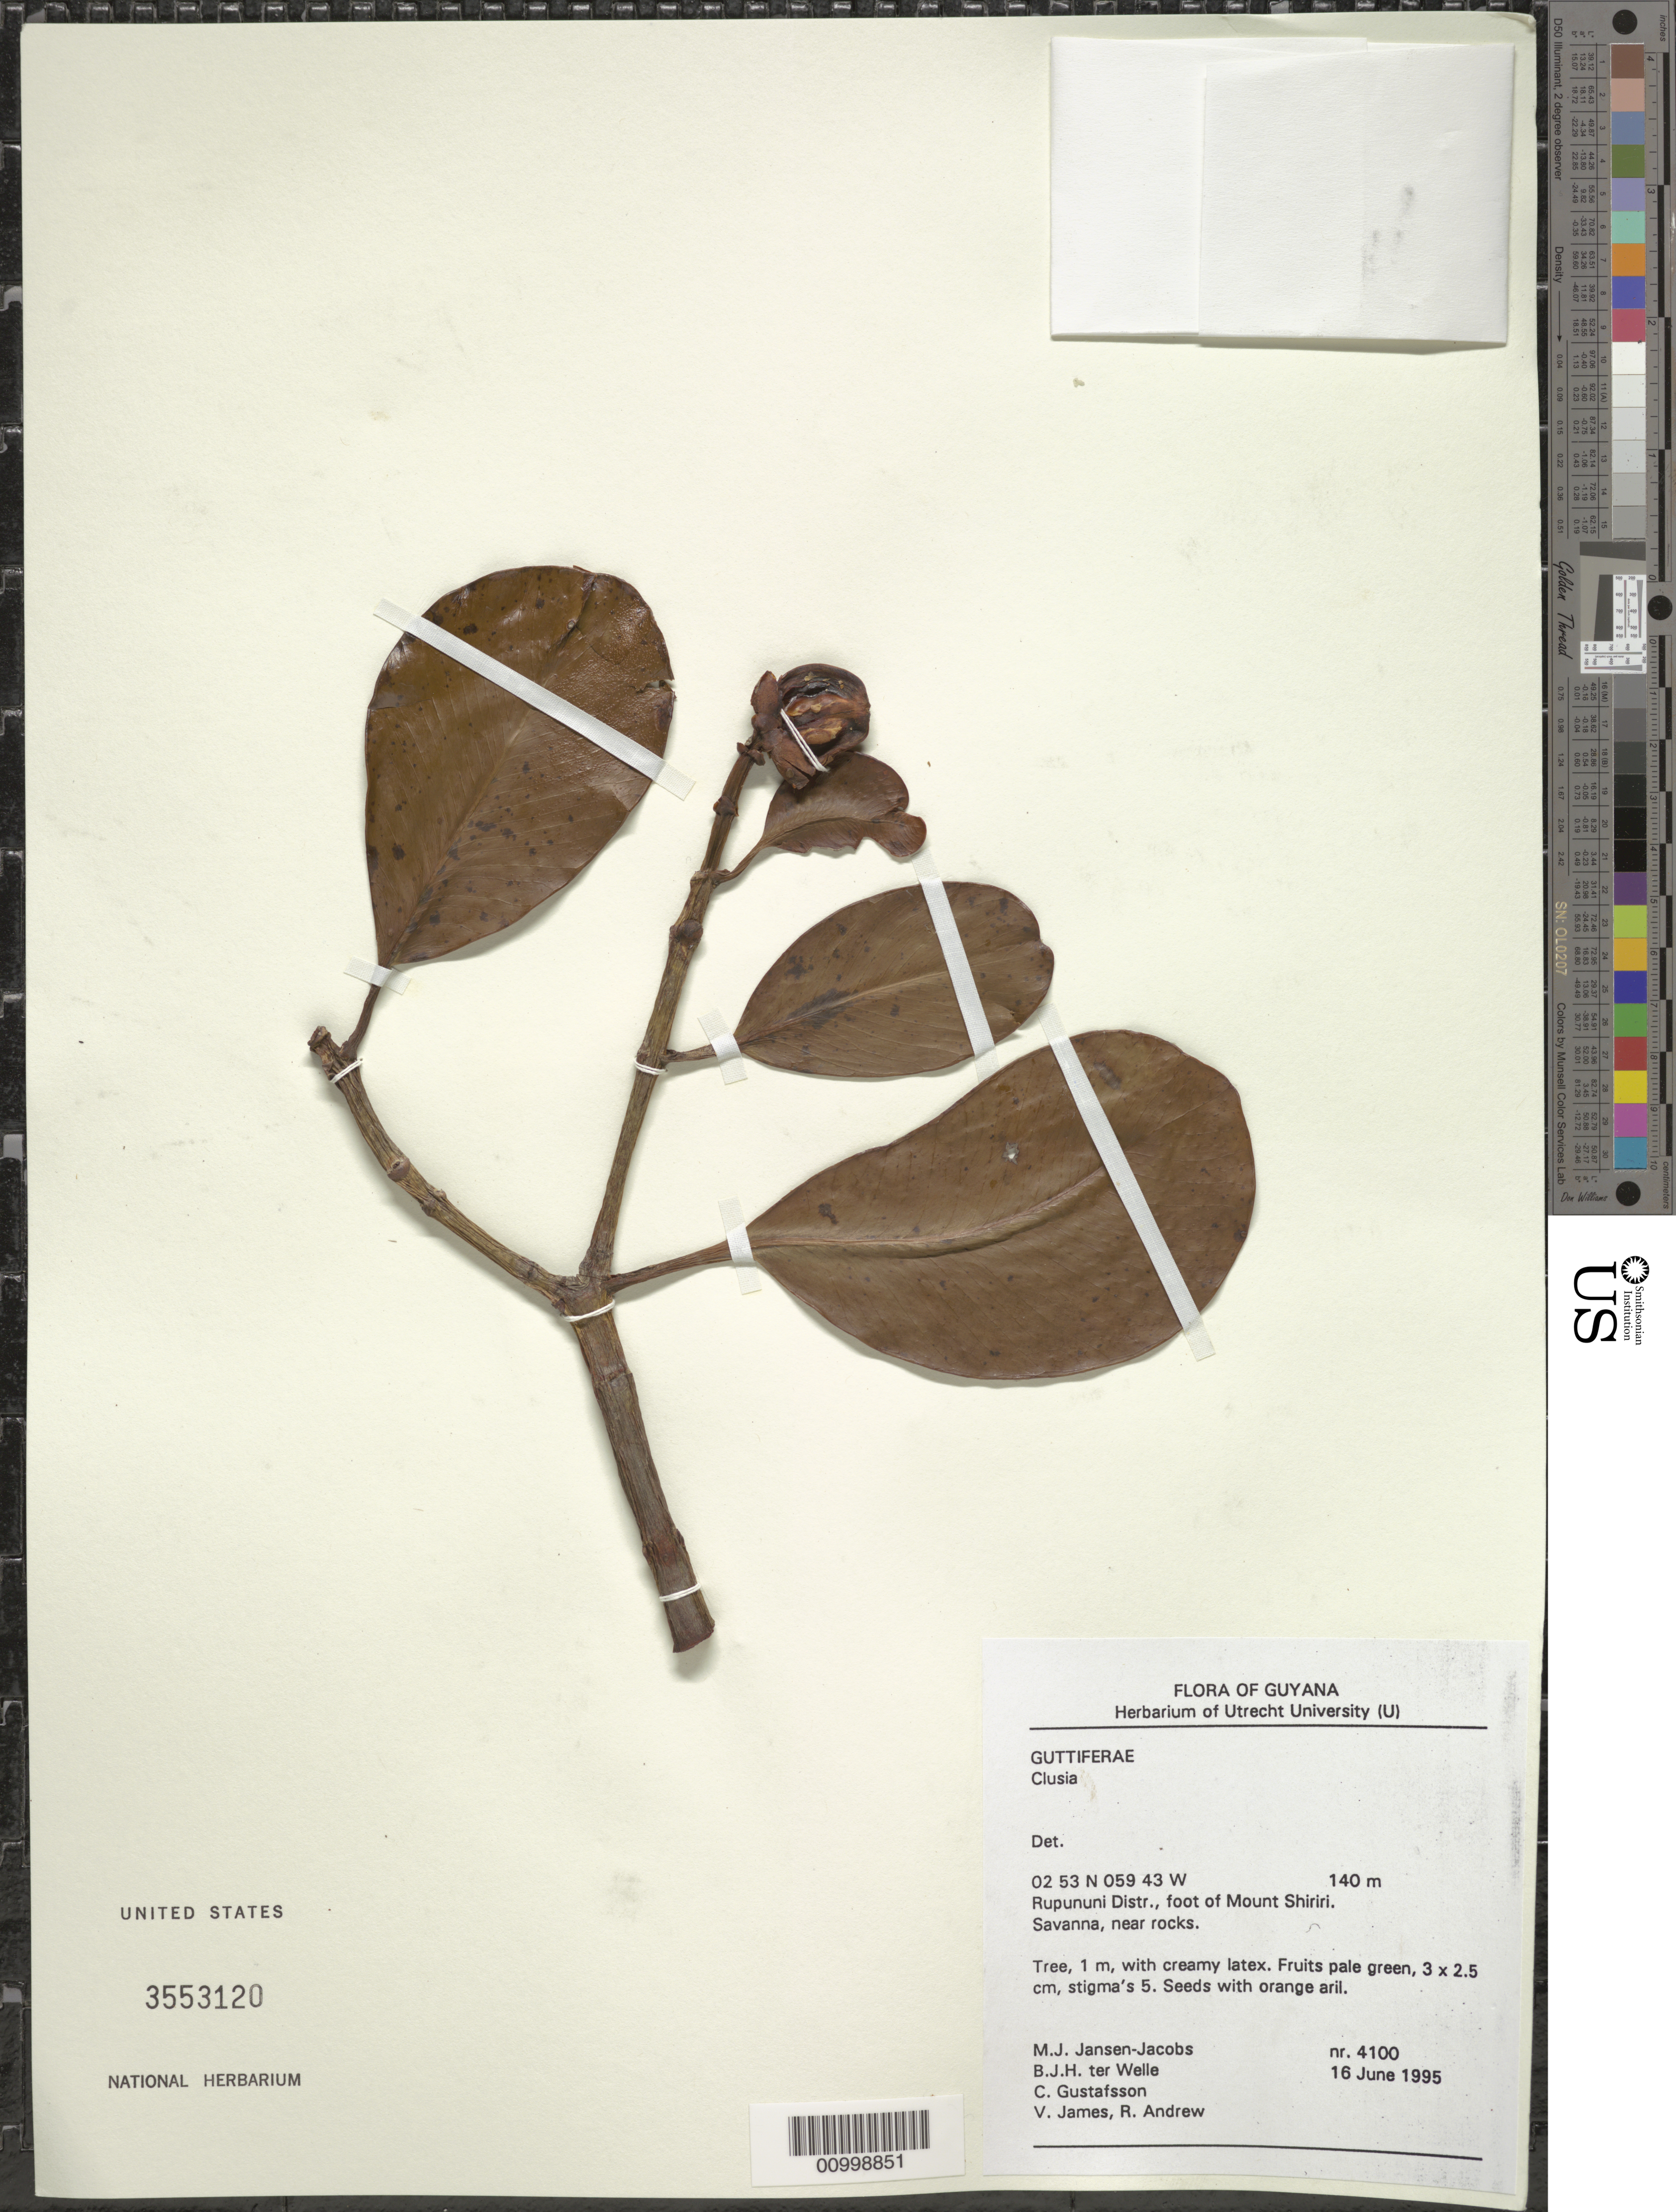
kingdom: Plantae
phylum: Tracheophyta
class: Magnoliopsida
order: Malpighiales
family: Clusiaceae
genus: Clusia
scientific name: Clusia sp.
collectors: M. J. Jansen-Jacobs, B. Welle, C. G. Gustafsson, V. James & R. Andrew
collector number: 4100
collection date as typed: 16-Jun-95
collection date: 1995-06-16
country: Guyana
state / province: U. Takutu-U. Essequibo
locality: Mount Shiriri, at foot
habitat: Savanna, near rocks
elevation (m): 140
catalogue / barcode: US 3553120